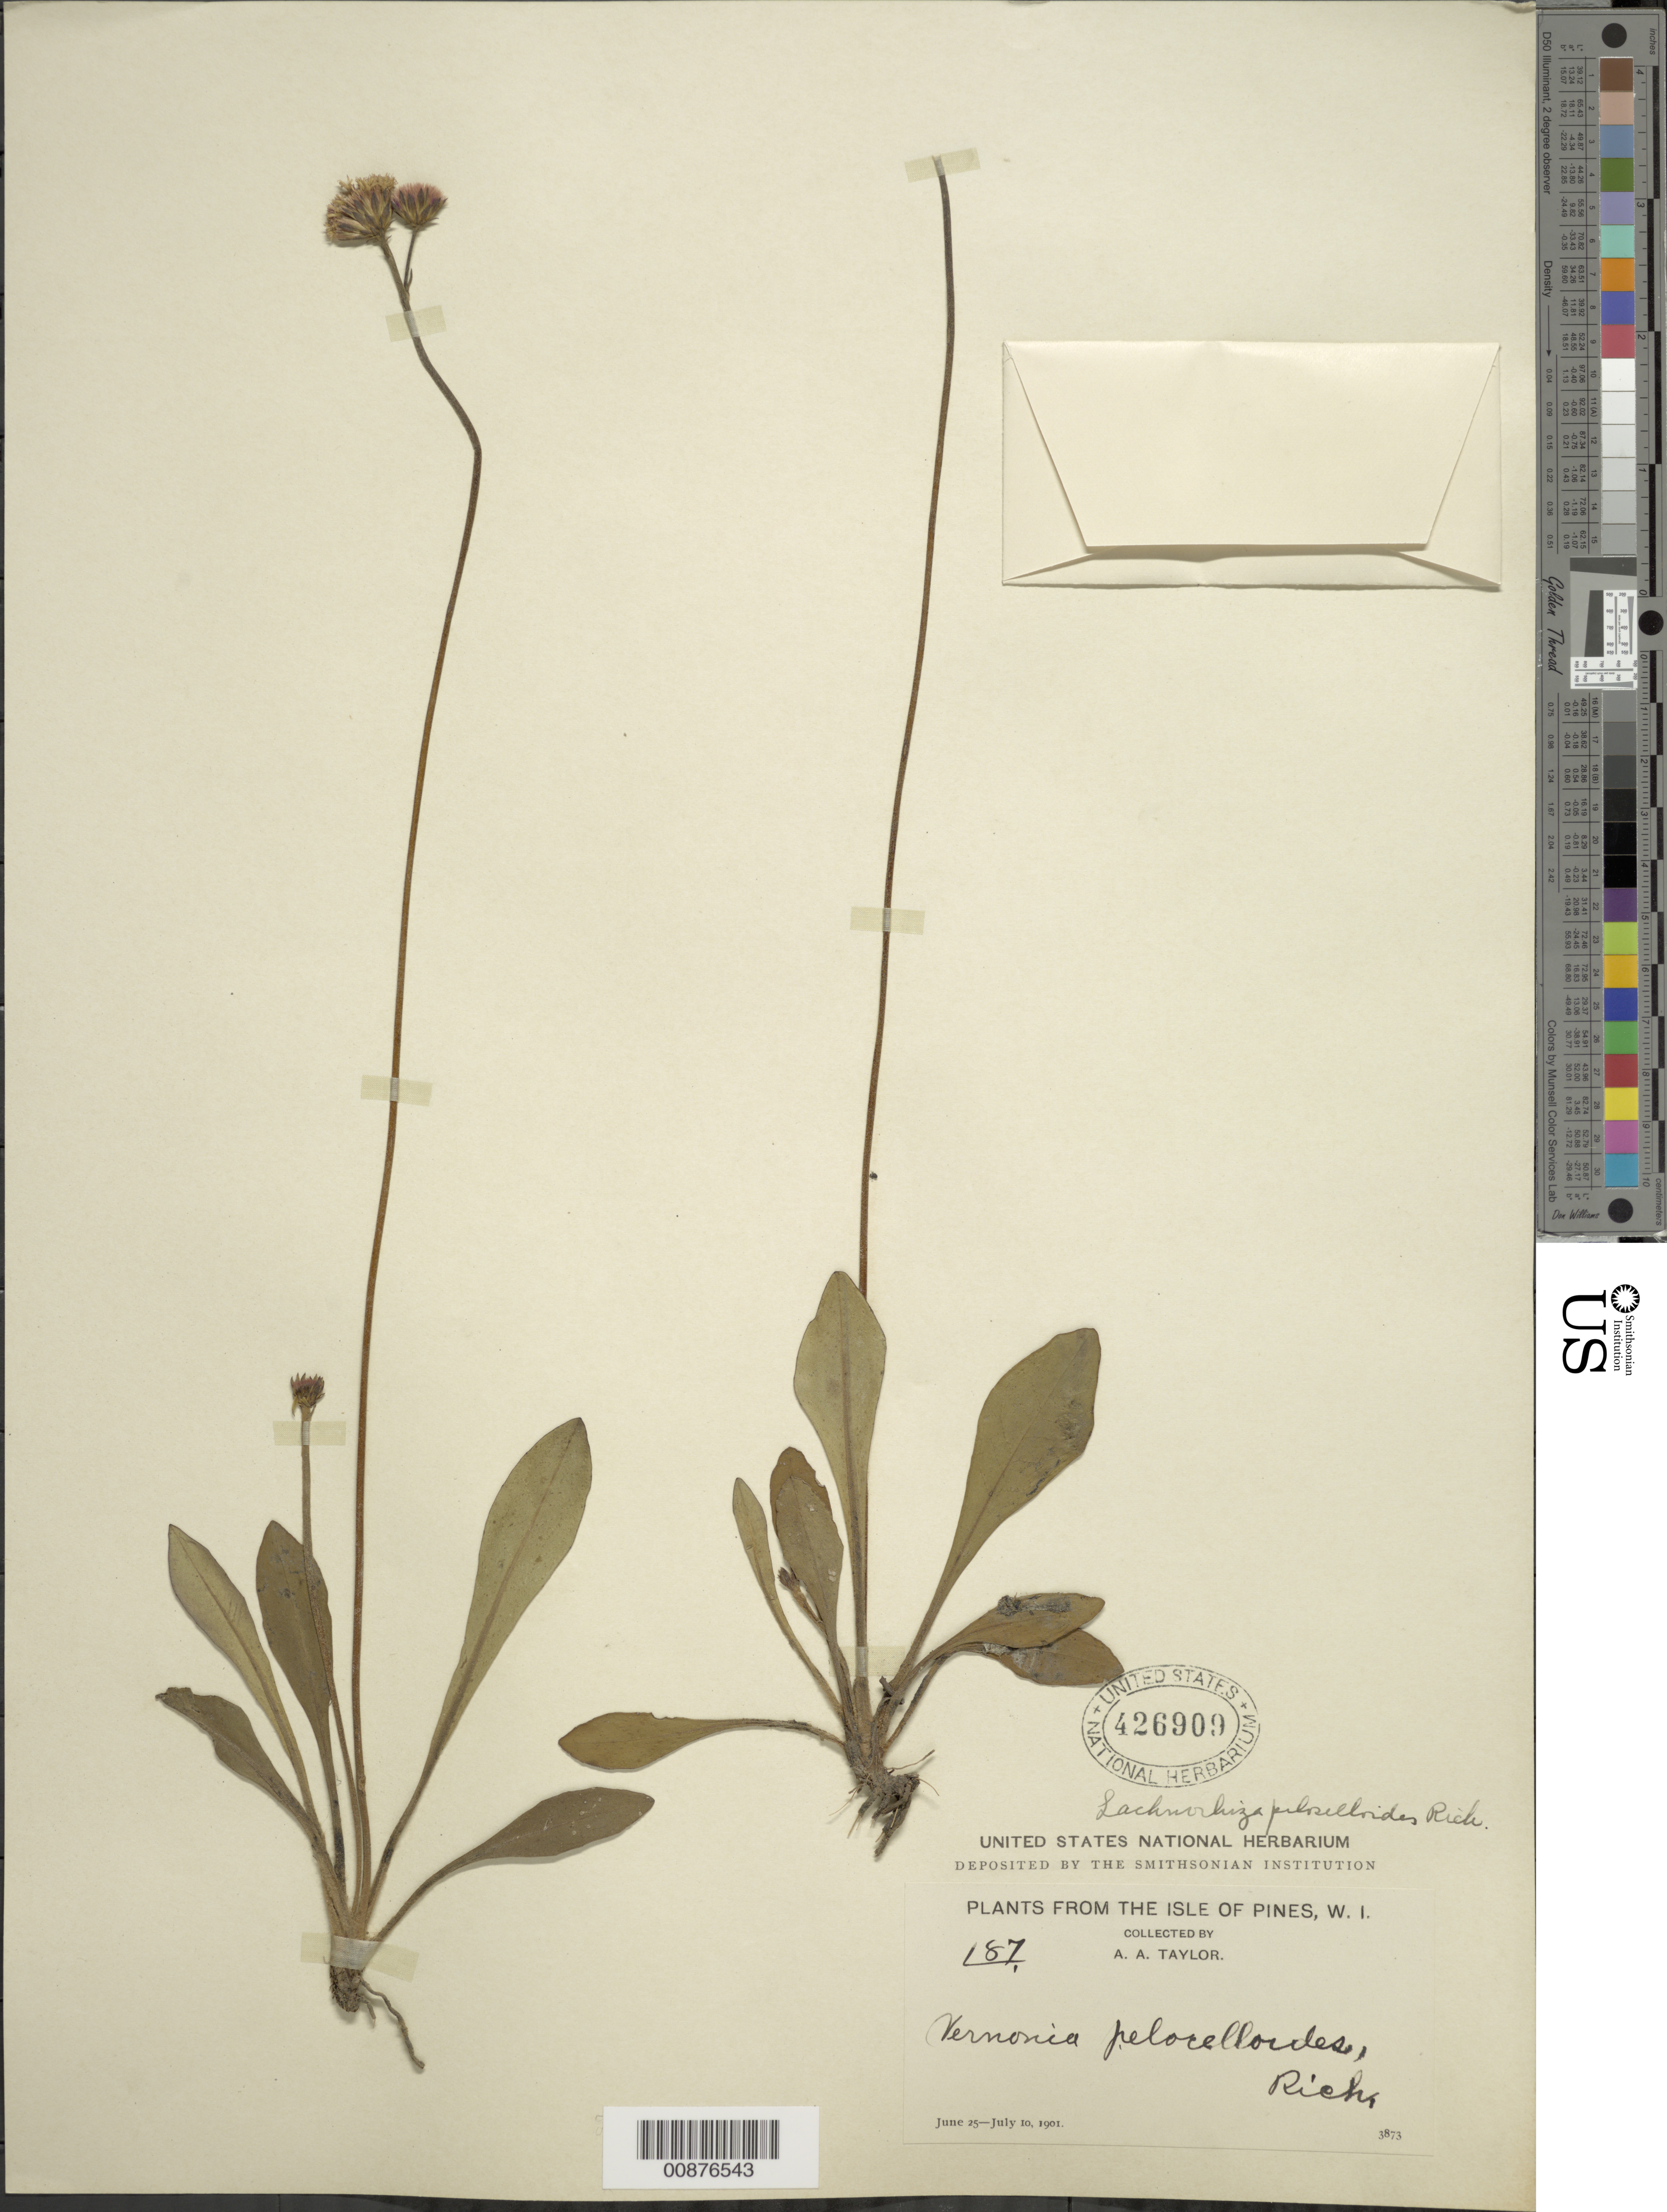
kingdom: Plantae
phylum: Tracheophyta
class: Magnoliopsida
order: Asterales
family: Asteraceae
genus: Lachnorhiza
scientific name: Lachnorhiza piloselloides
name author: A. Rich.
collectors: A. A. Taylor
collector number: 187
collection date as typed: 25 Jun 1901 to 10 Jul 1901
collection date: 1901-06-25/1901-07-10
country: Cuba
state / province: Isla de La Juventud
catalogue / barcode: US 426909